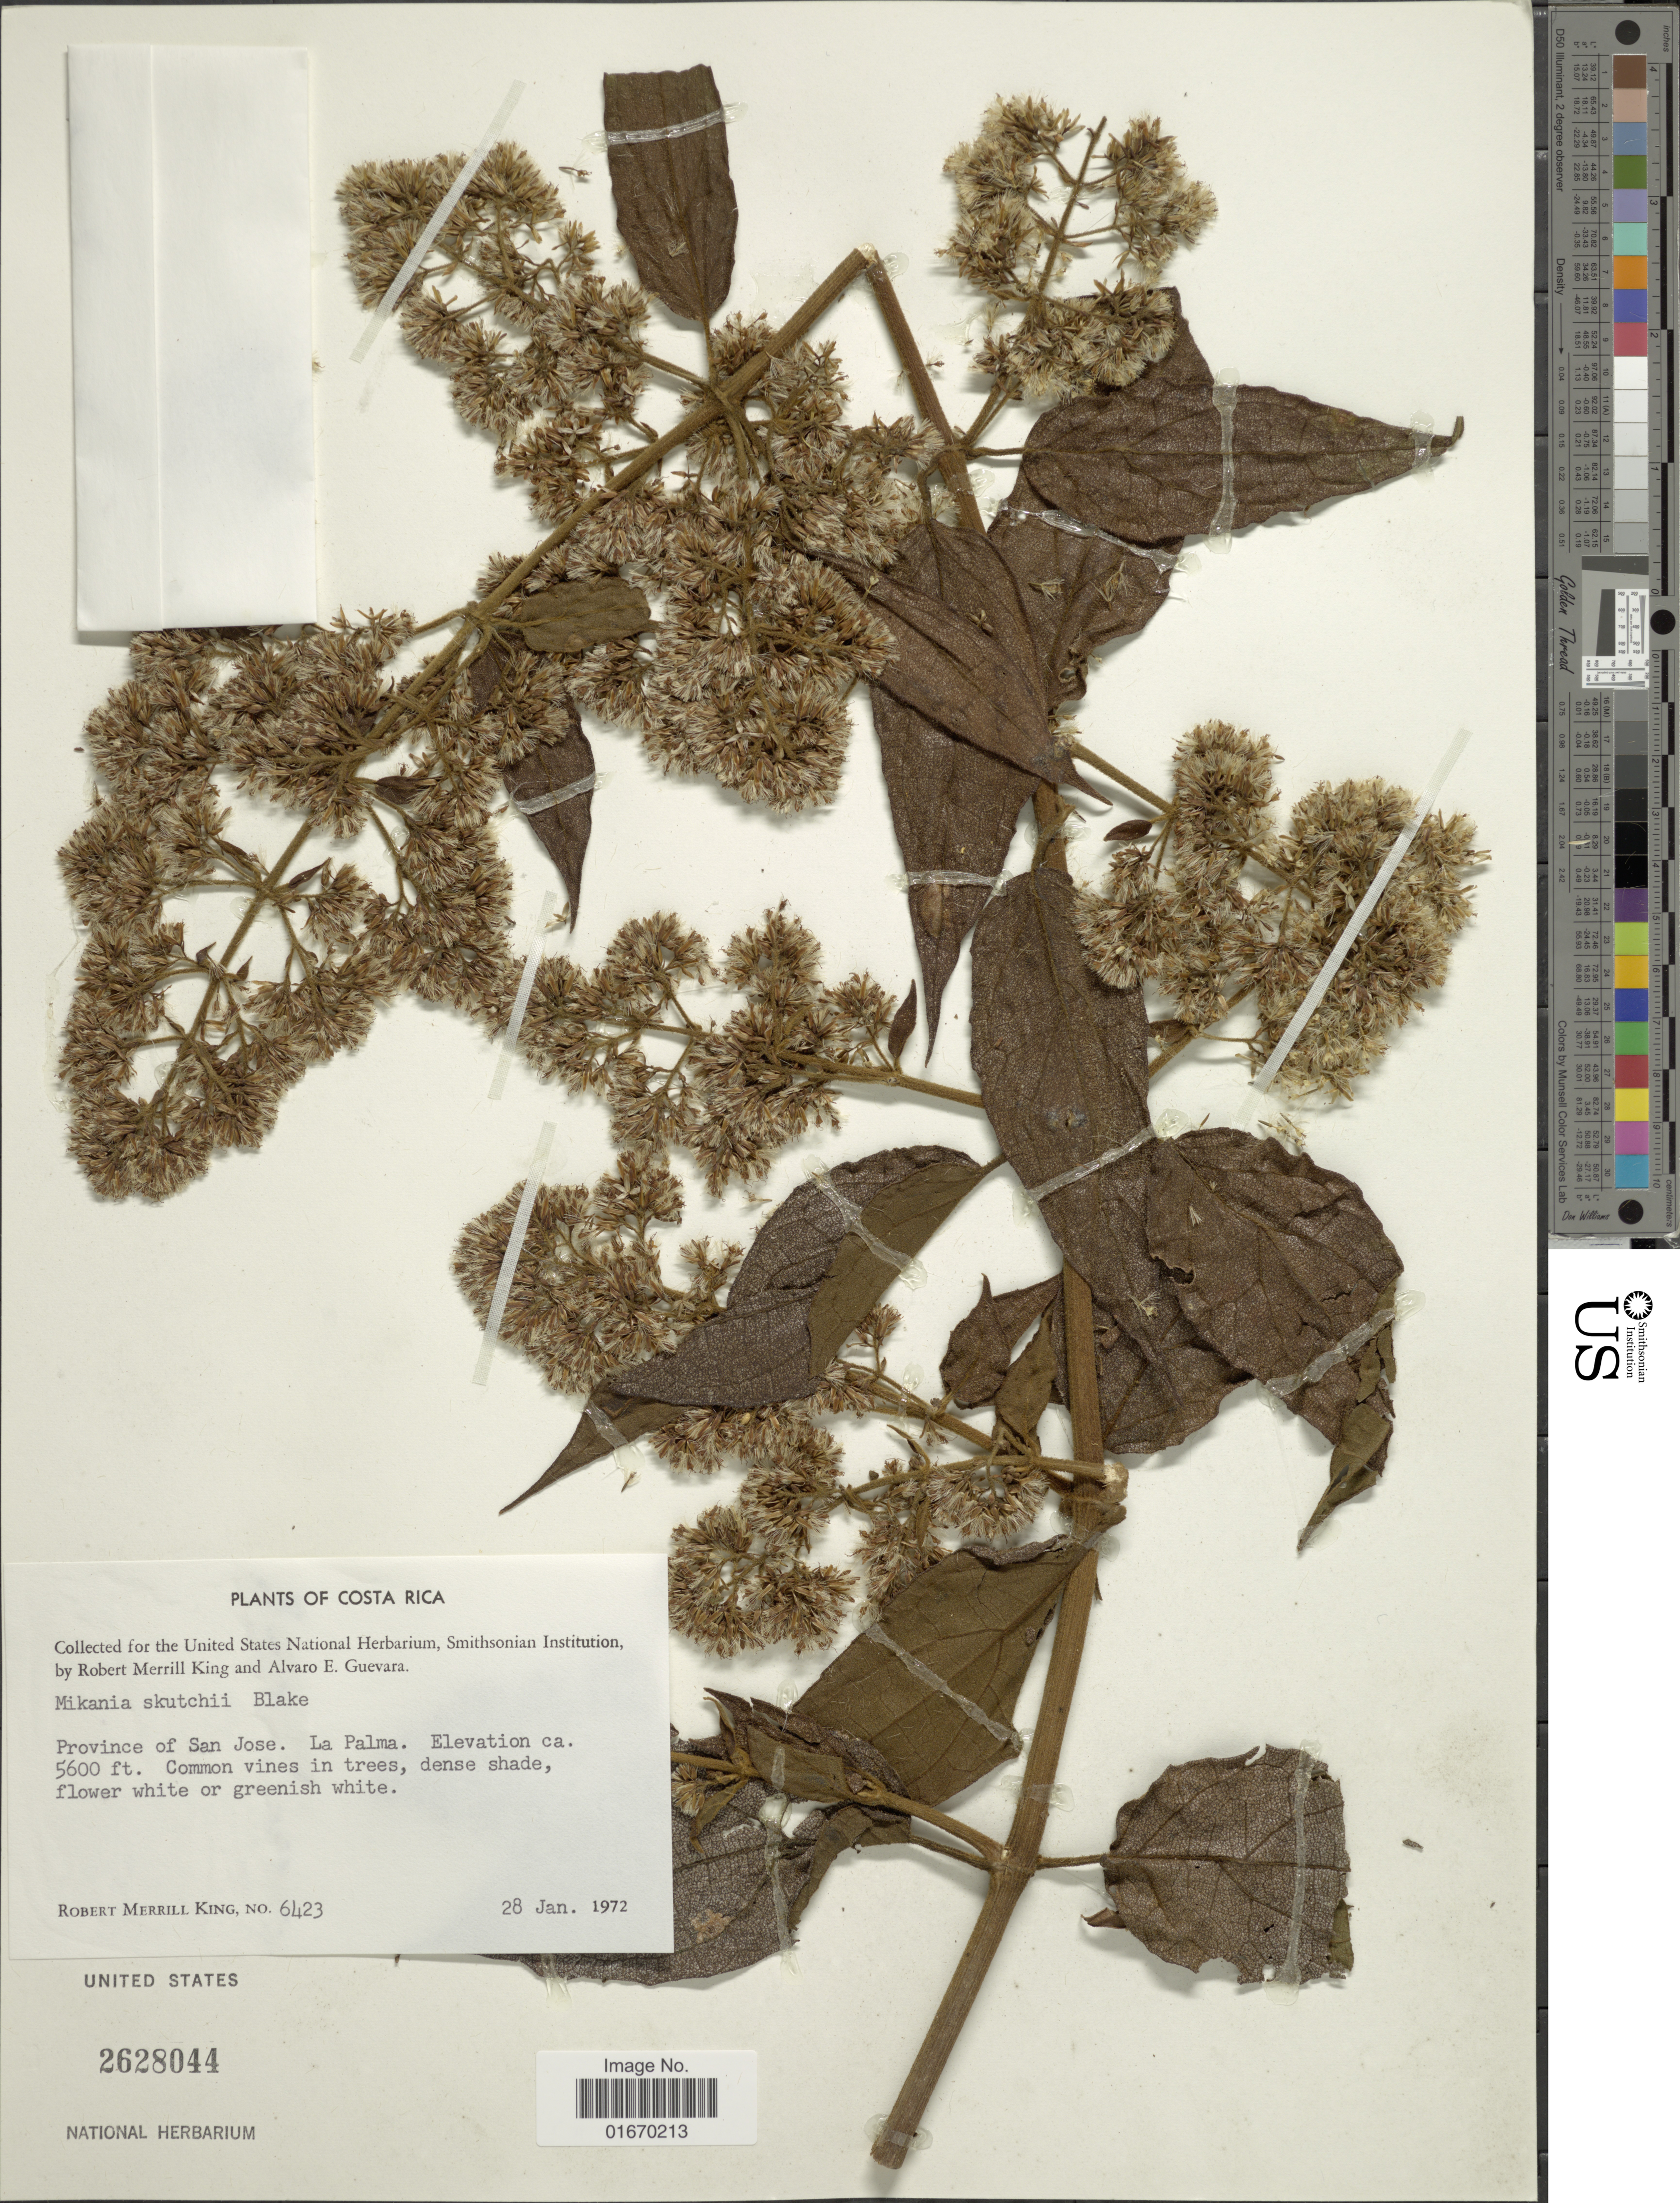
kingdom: Plantae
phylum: Tracheophyta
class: Magnoliopsida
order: Asterales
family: Asteraceae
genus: Mikania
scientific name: Mikania banisteriae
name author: DC.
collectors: R. M. King & A. E. Guevara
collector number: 6423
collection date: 1972-01-28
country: Costa Rica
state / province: San José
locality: La Palma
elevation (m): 1707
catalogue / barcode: US 2628044